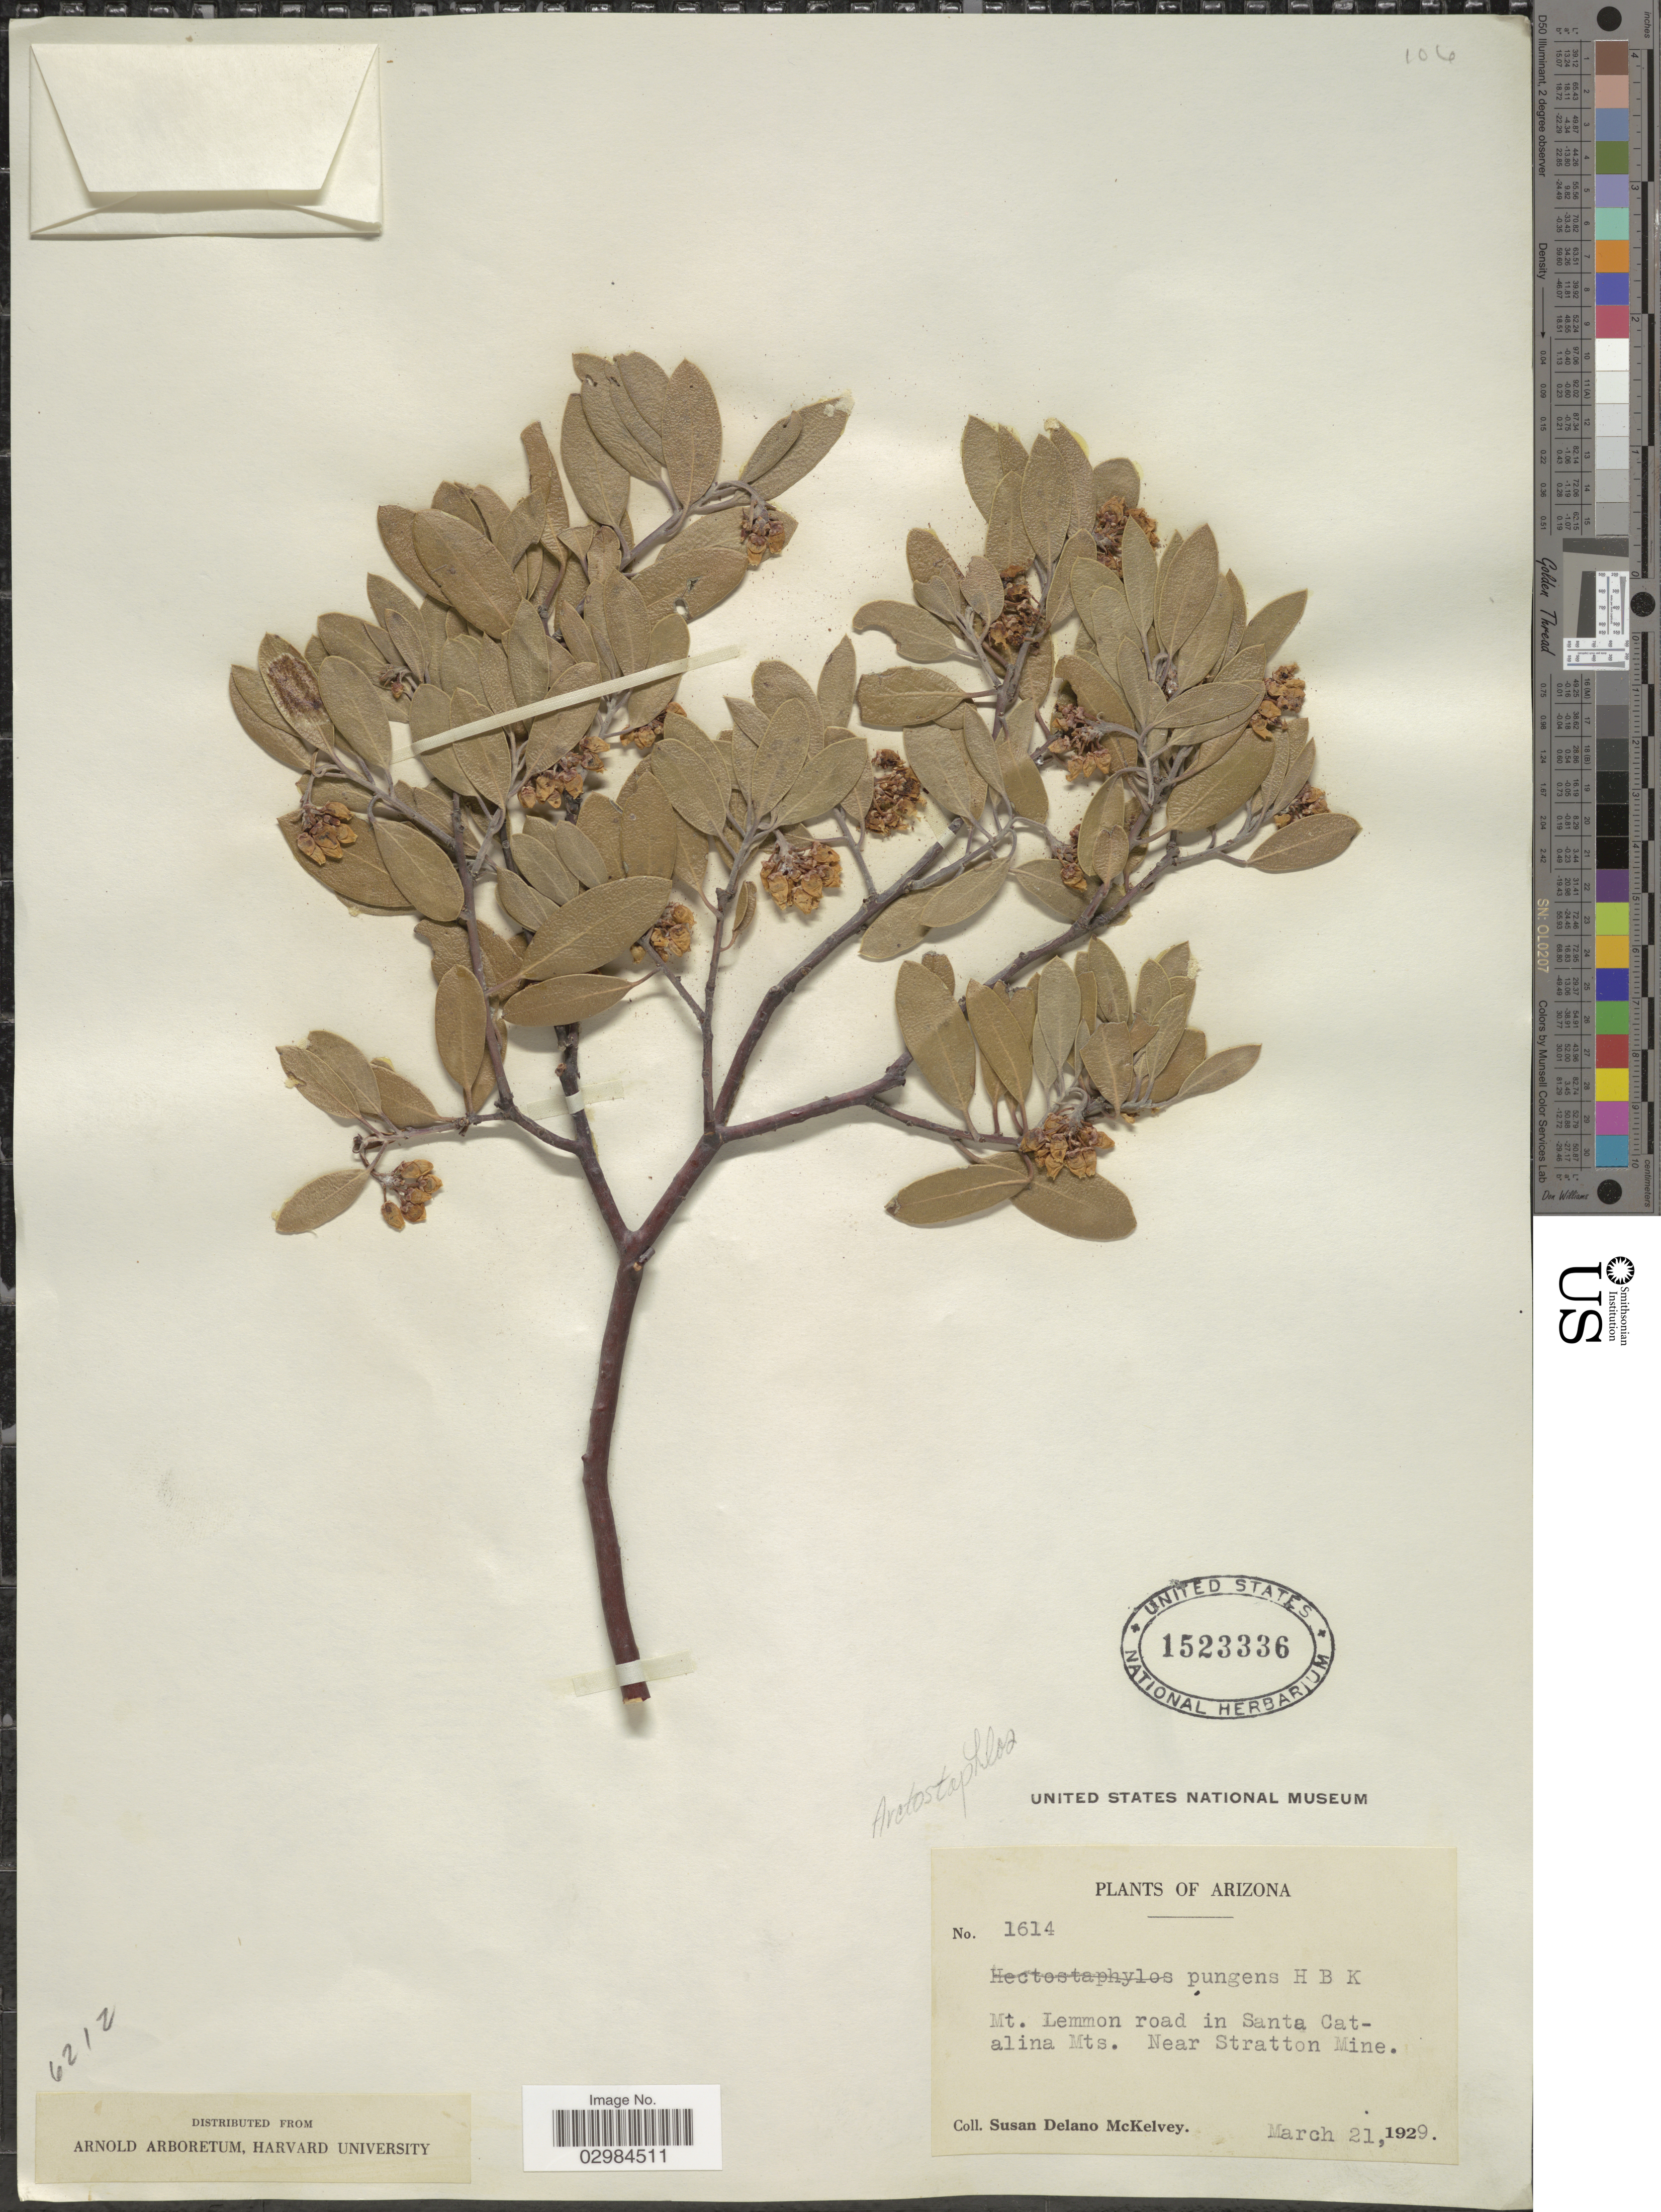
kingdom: Plantae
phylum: Tracheophyta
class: Magnoliopsida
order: Ericales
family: Ericaceae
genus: Arctostaphylos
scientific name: Arctostaphylos pungens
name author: Kunth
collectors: S. A. McKelvey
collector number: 1614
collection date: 1929-03-21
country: United States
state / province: Arizona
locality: Mt. Lemmon road in Santa Catalina Mts. Near Stratton Mine.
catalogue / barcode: US 1523336